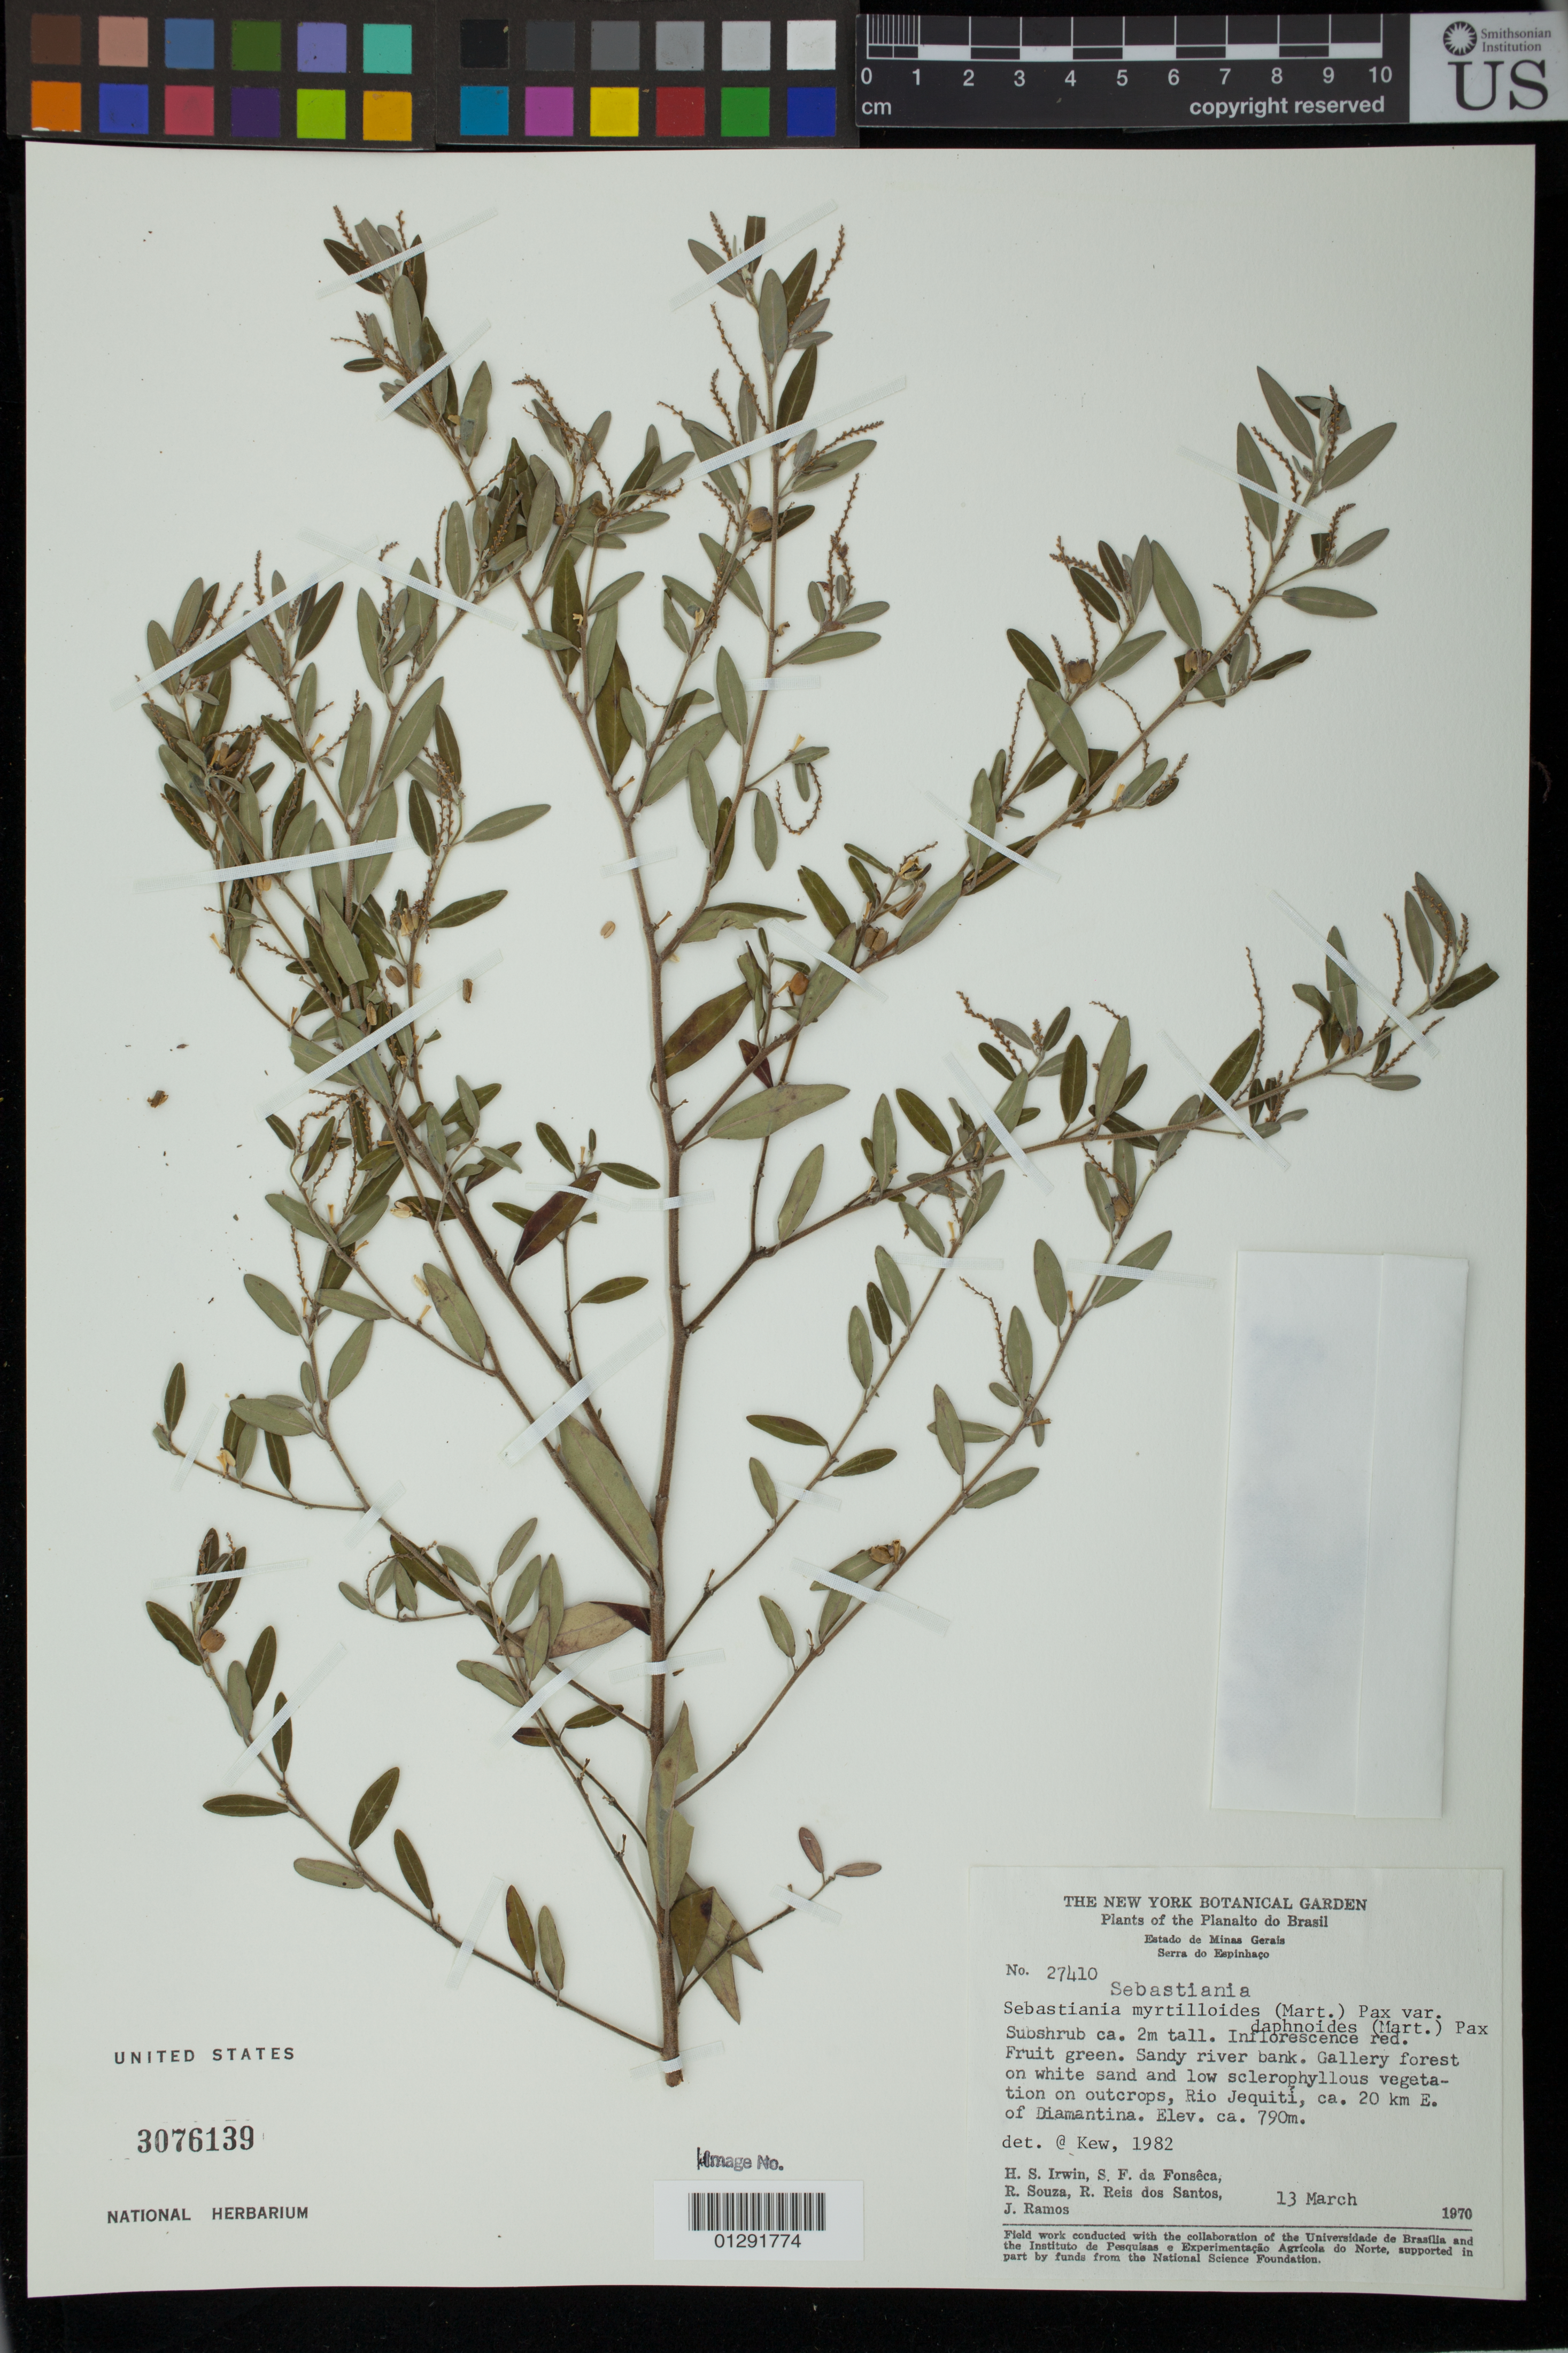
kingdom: Plantae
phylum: Tracheophyta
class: Magnoliopsida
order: Malpighiales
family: Euphorbiaceae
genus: Sebastiania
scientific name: Sebastiania myrtilloides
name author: (Mart.) Pax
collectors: H. Irwin, S. F. Fonsêca, R. Souza & R. Reis dos Santos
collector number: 27410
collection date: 1970-03-13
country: Brazil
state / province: Minas Gerais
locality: Serro do espinhaco. Rio Jequiti, ca. 20 km E. of Diamantina.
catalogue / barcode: US 3076139